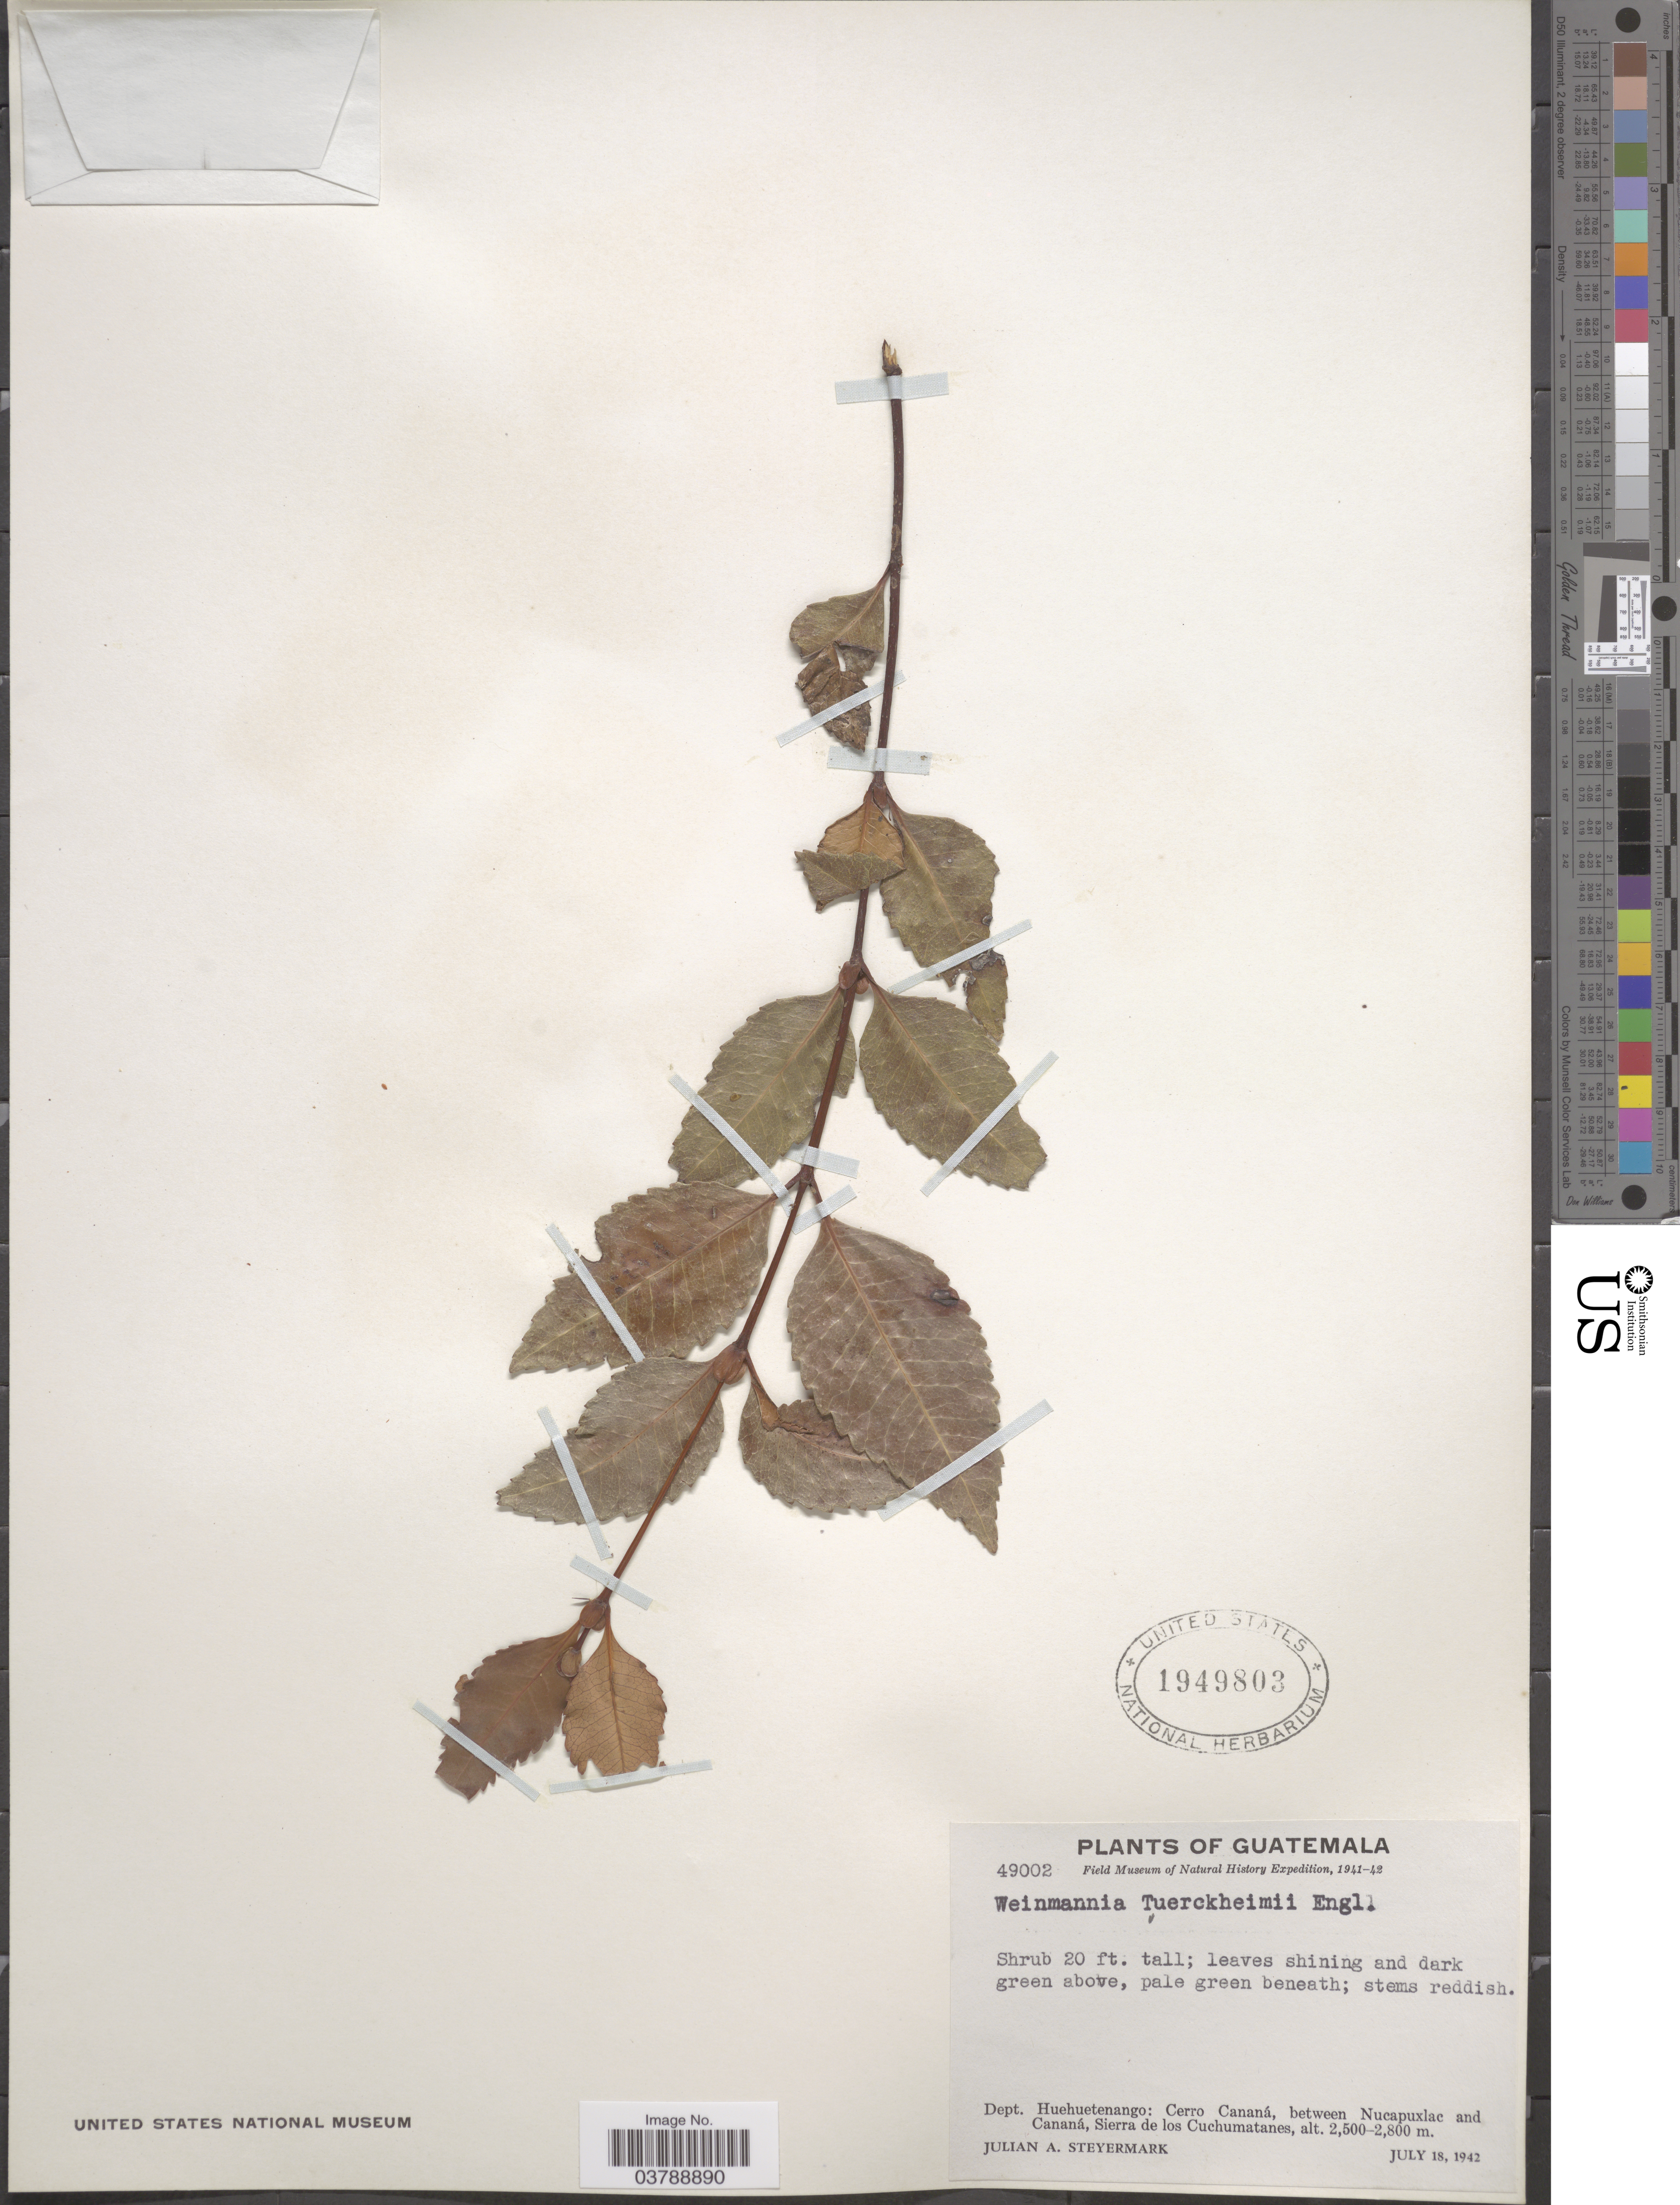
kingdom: Plantae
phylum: Tracheophyta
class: Magnoliopsida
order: Oxalidales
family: Cunoniaceae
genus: Weinmannia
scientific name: Weinmannia tuerckheimeii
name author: Engl.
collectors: J. Steyermark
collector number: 49002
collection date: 1942-07-18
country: Guatemala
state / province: Huehuetenango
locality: Dept. Huehuetenango: Cerro Cananá, between Nucapuxlac and Cananá, Sierra de los Cuchumatanes.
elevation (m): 2500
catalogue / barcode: US 1949803